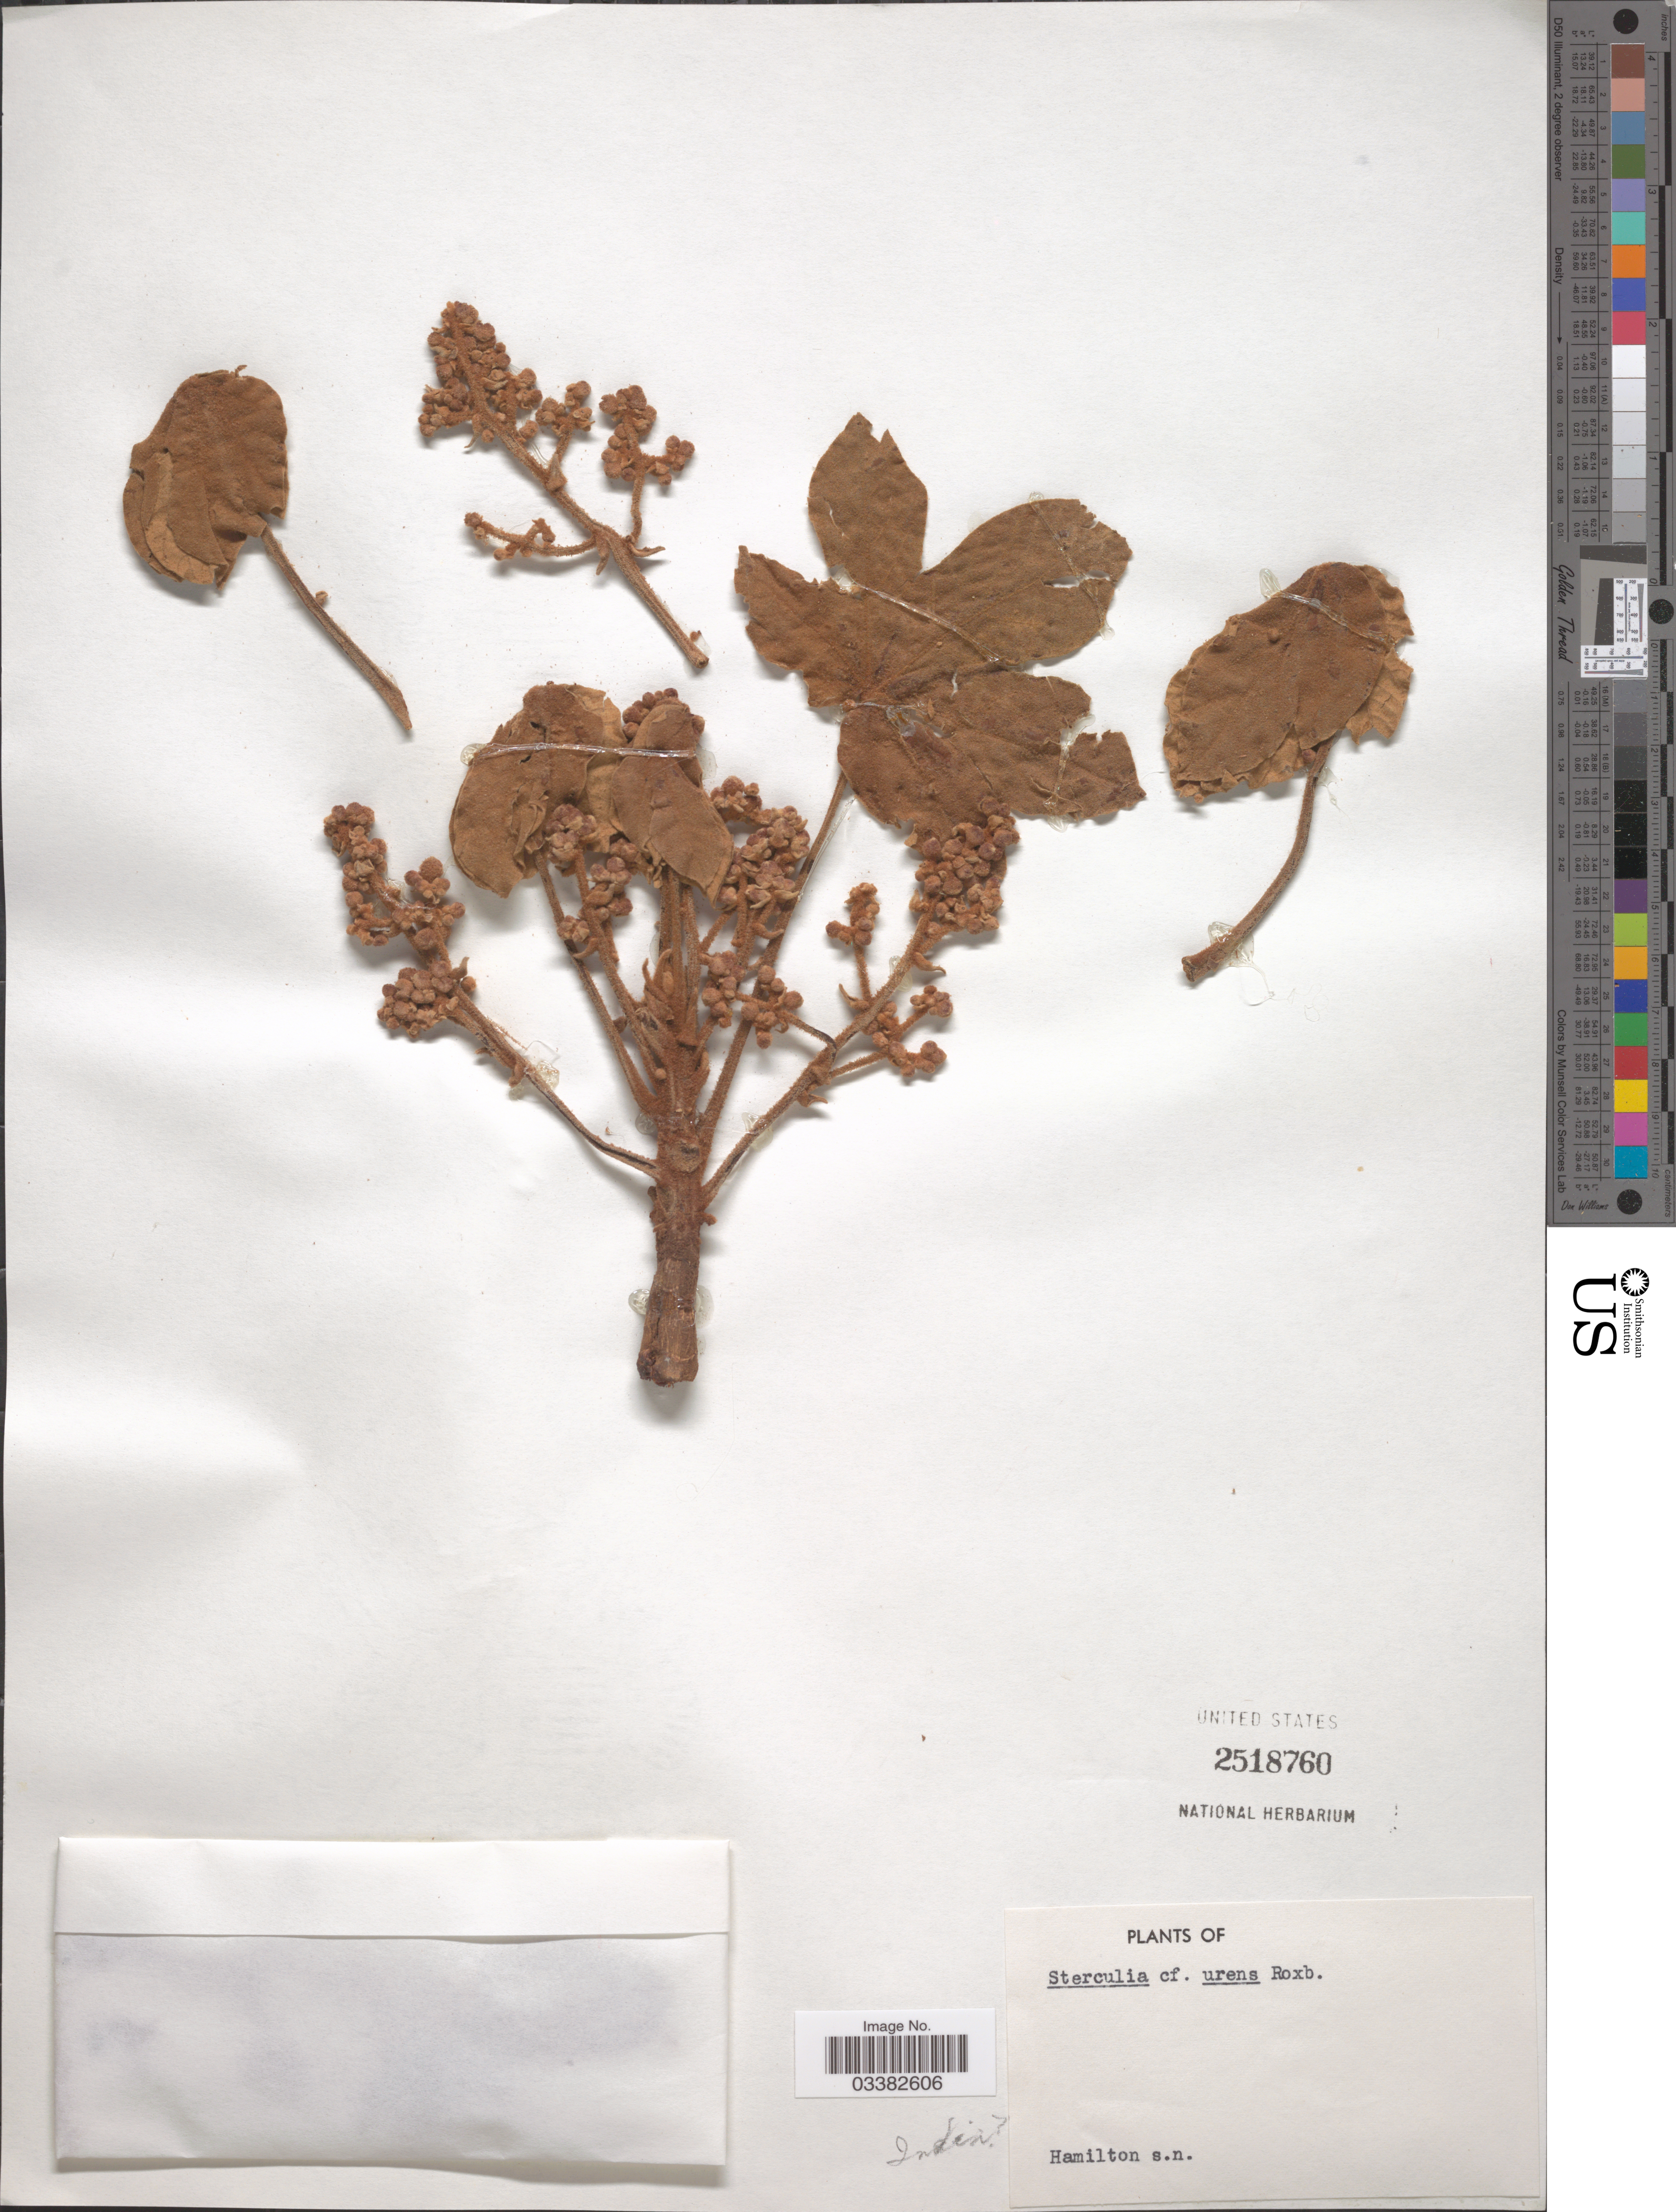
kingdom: Plantae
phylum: Tracheophyta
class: Magnoliopsida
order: Malvales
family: Malvaceae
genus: Sterculia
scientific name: Sterculia urens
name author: Roxb.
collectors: Hamilton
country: India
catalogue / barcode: US 2518760